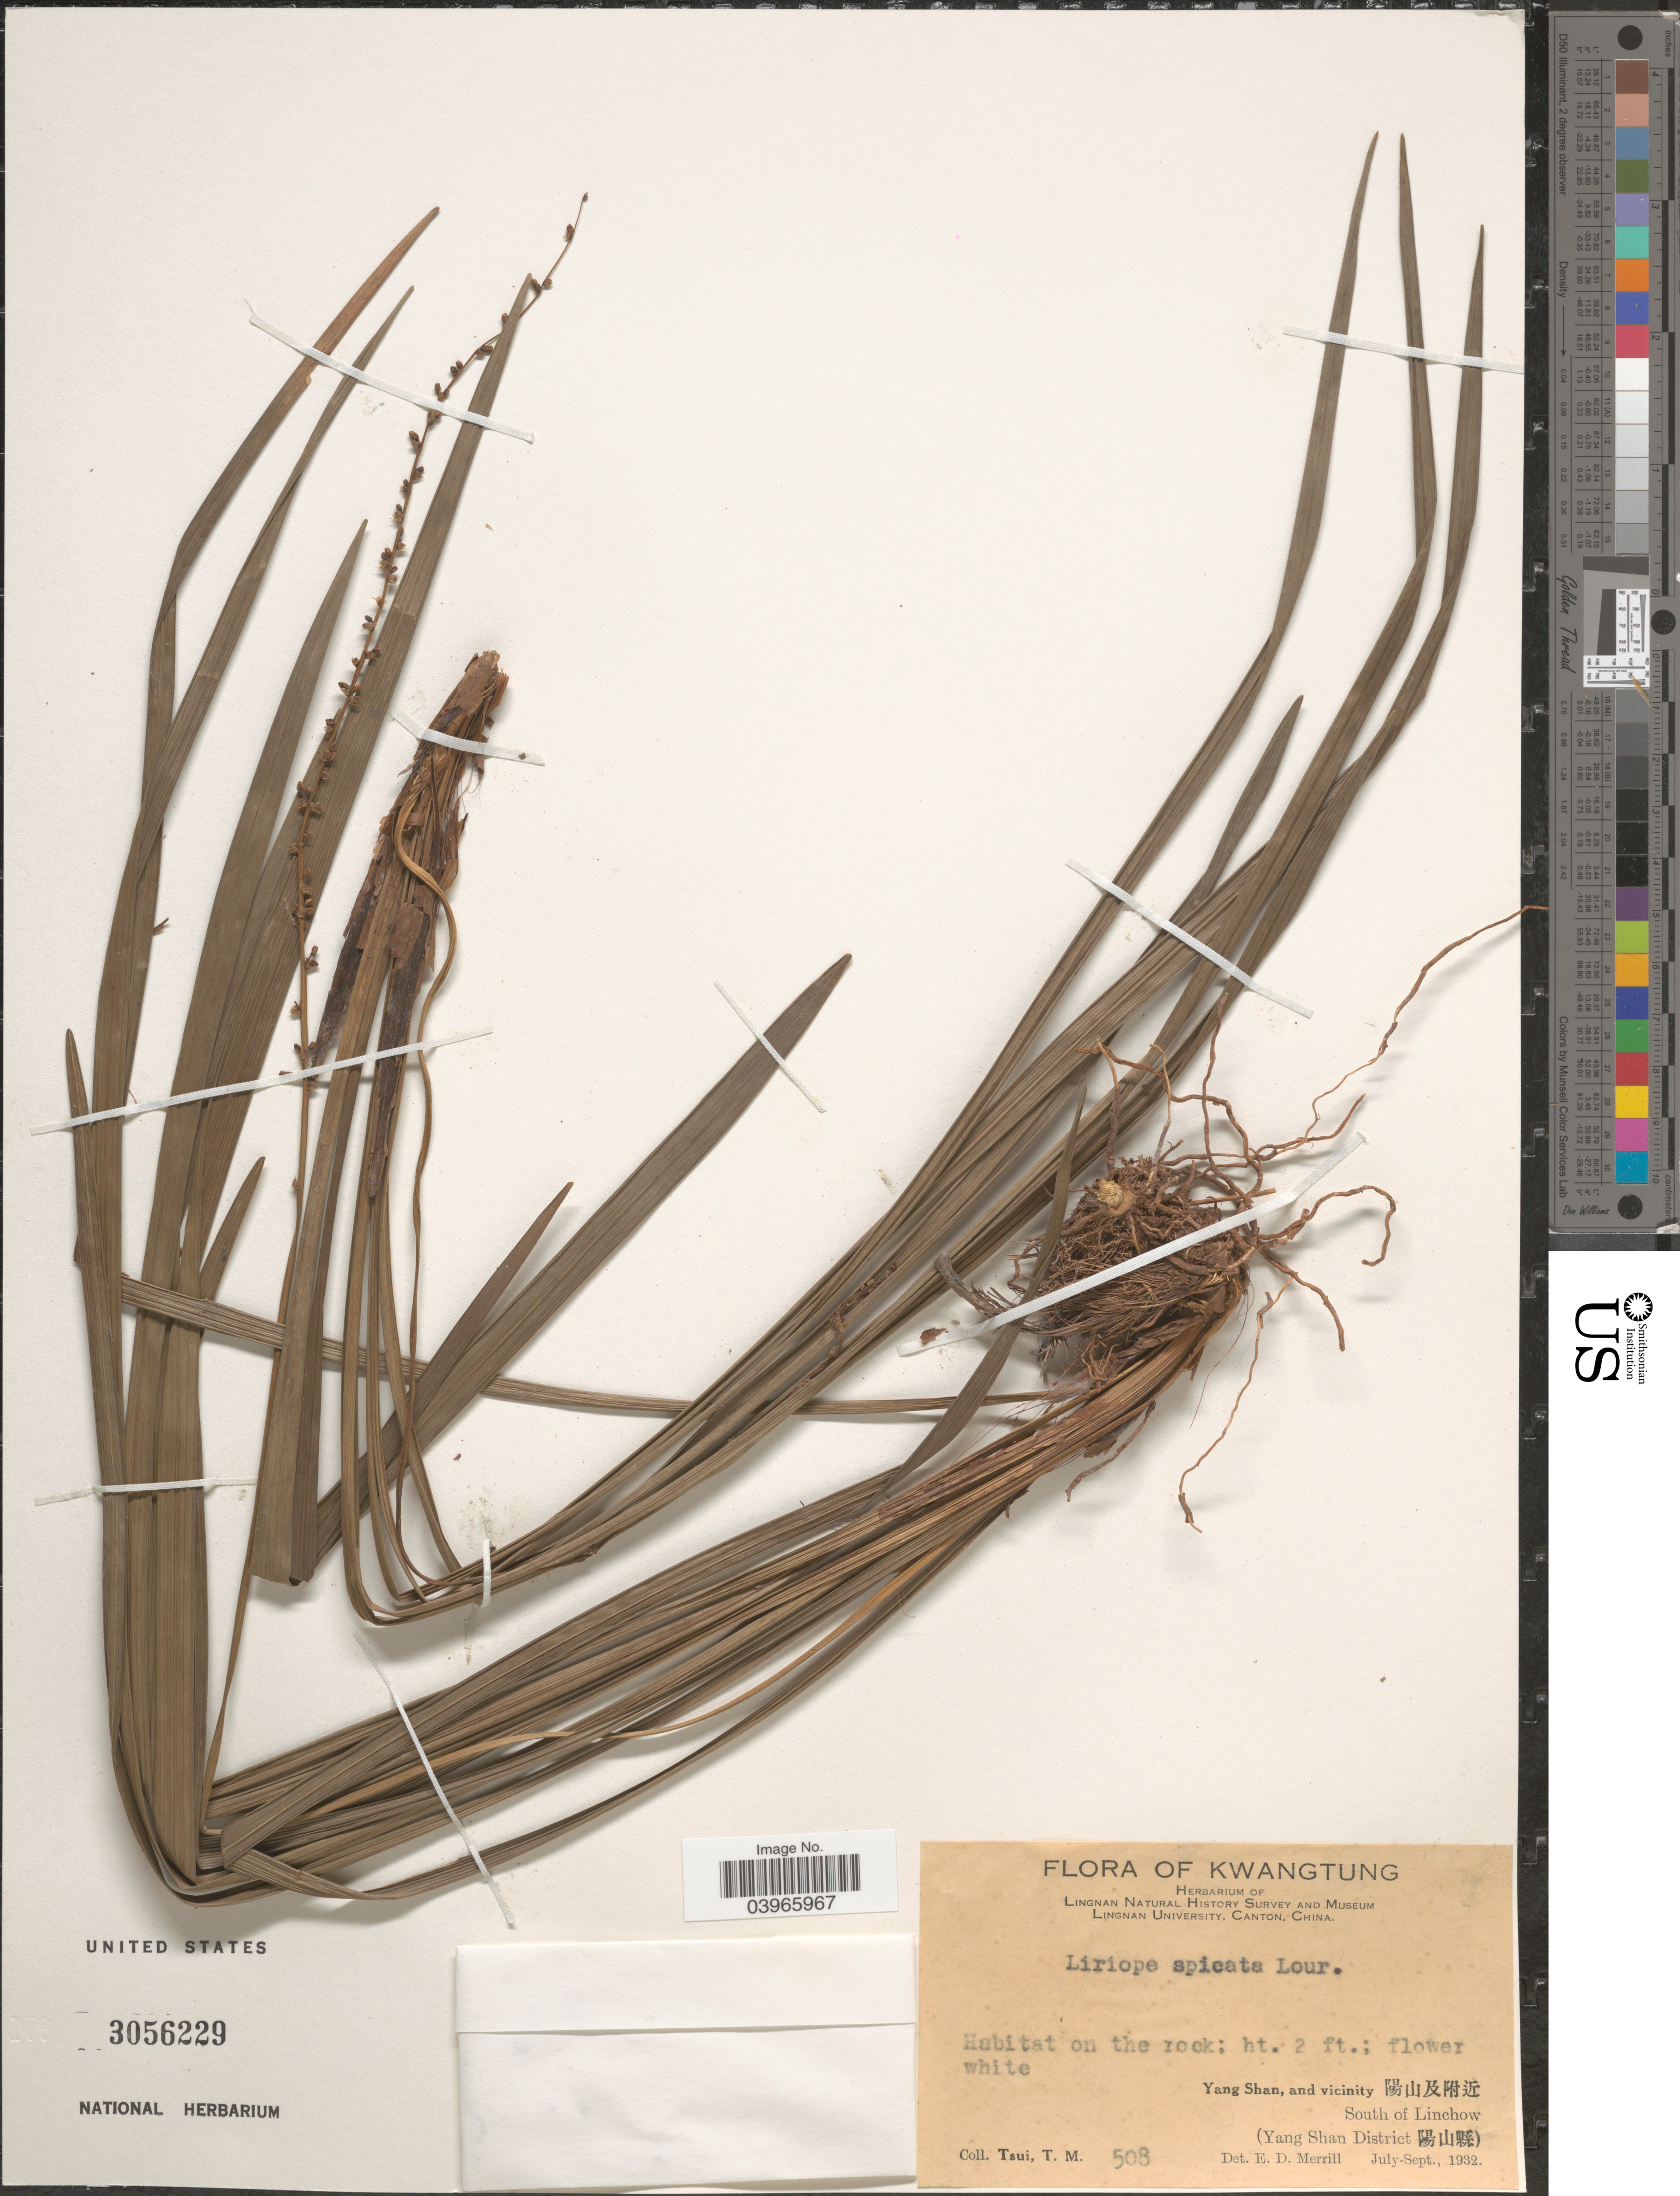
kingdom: Plantae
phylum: Tracheophyta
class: Liliopsida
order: Asparagales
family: Asparagaceae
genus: Liriope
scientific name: Liriope spicata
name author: Lour.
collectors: T. Tsui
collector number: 508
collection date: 1932-07/1932-09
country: China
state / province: Guangdong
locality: Kwangtung. Yang Shan, and vicinity X. South of Linchow. (Yang Shan District X).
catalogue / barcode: US 3056229